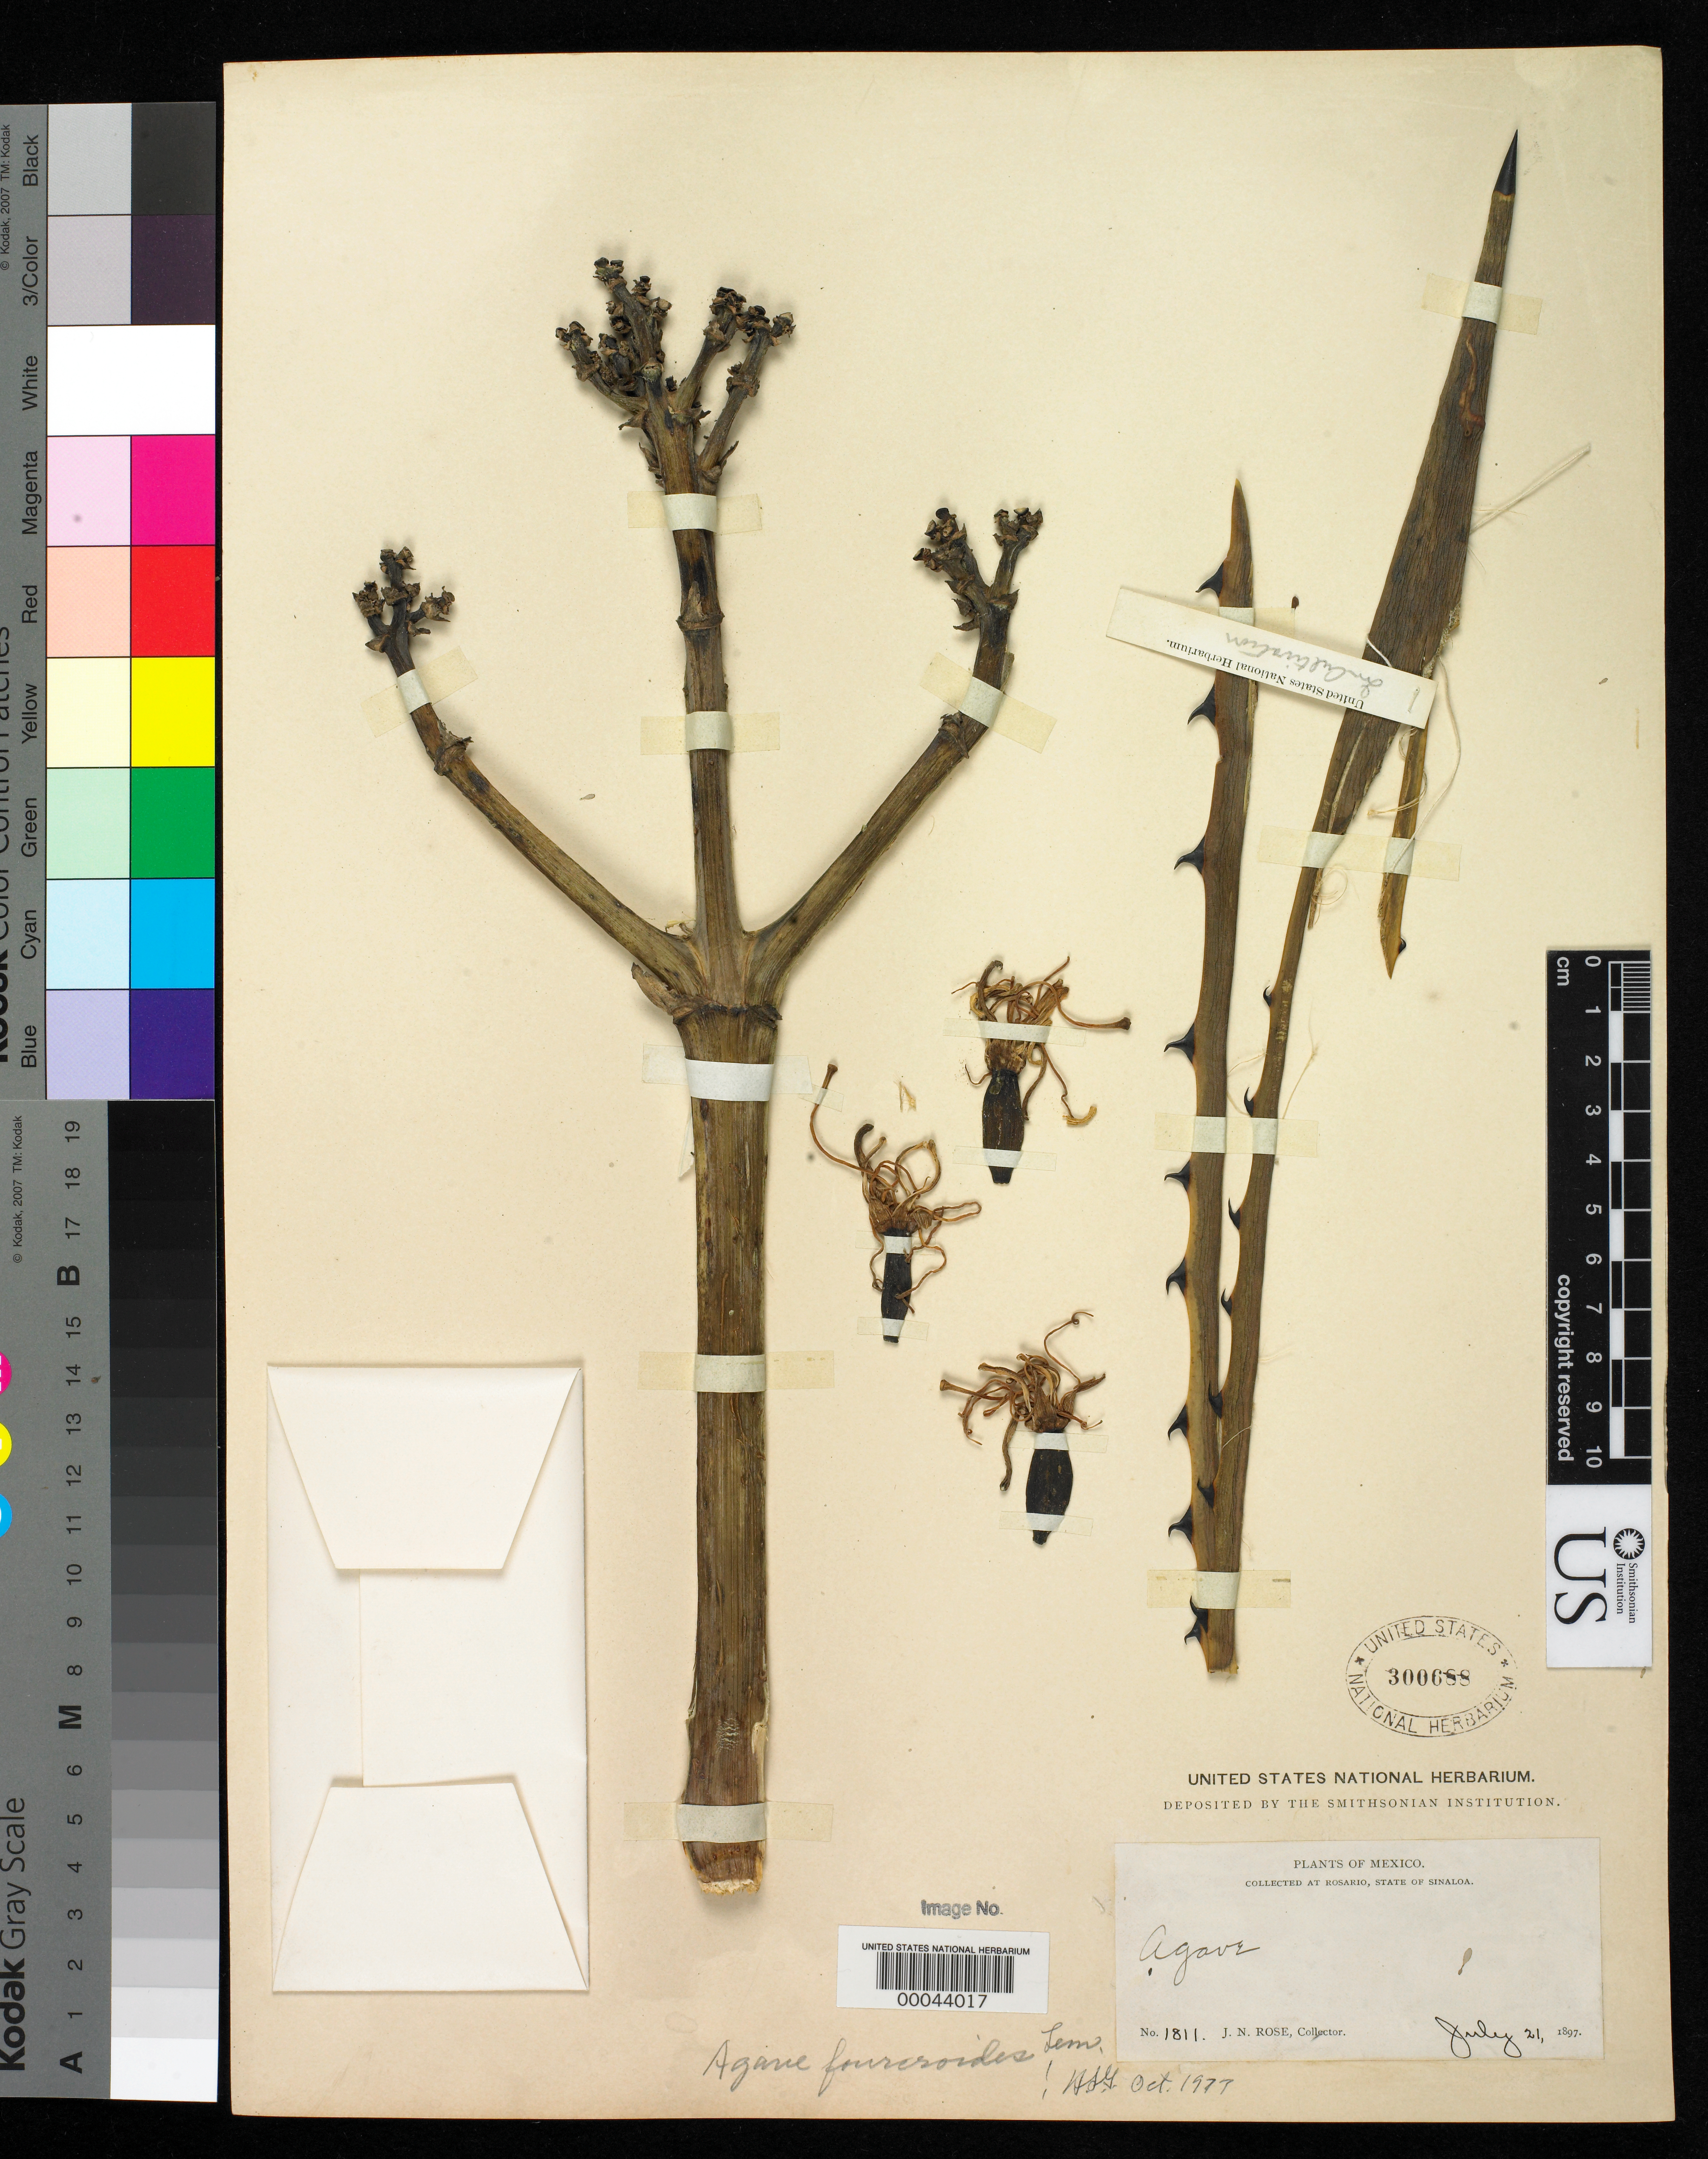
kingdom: Plantae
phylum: Tracheophyta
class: Liliopsida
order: Asparagales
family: Asparagaceae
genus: Agave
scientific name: Agave fourcroydes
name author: Lem.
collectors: J. N. Rose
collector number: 1811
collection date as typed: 21 Jul 1897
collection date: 1897-07-21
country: Mexico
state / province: Sinaloa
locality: Rosario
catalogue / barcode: US 300688